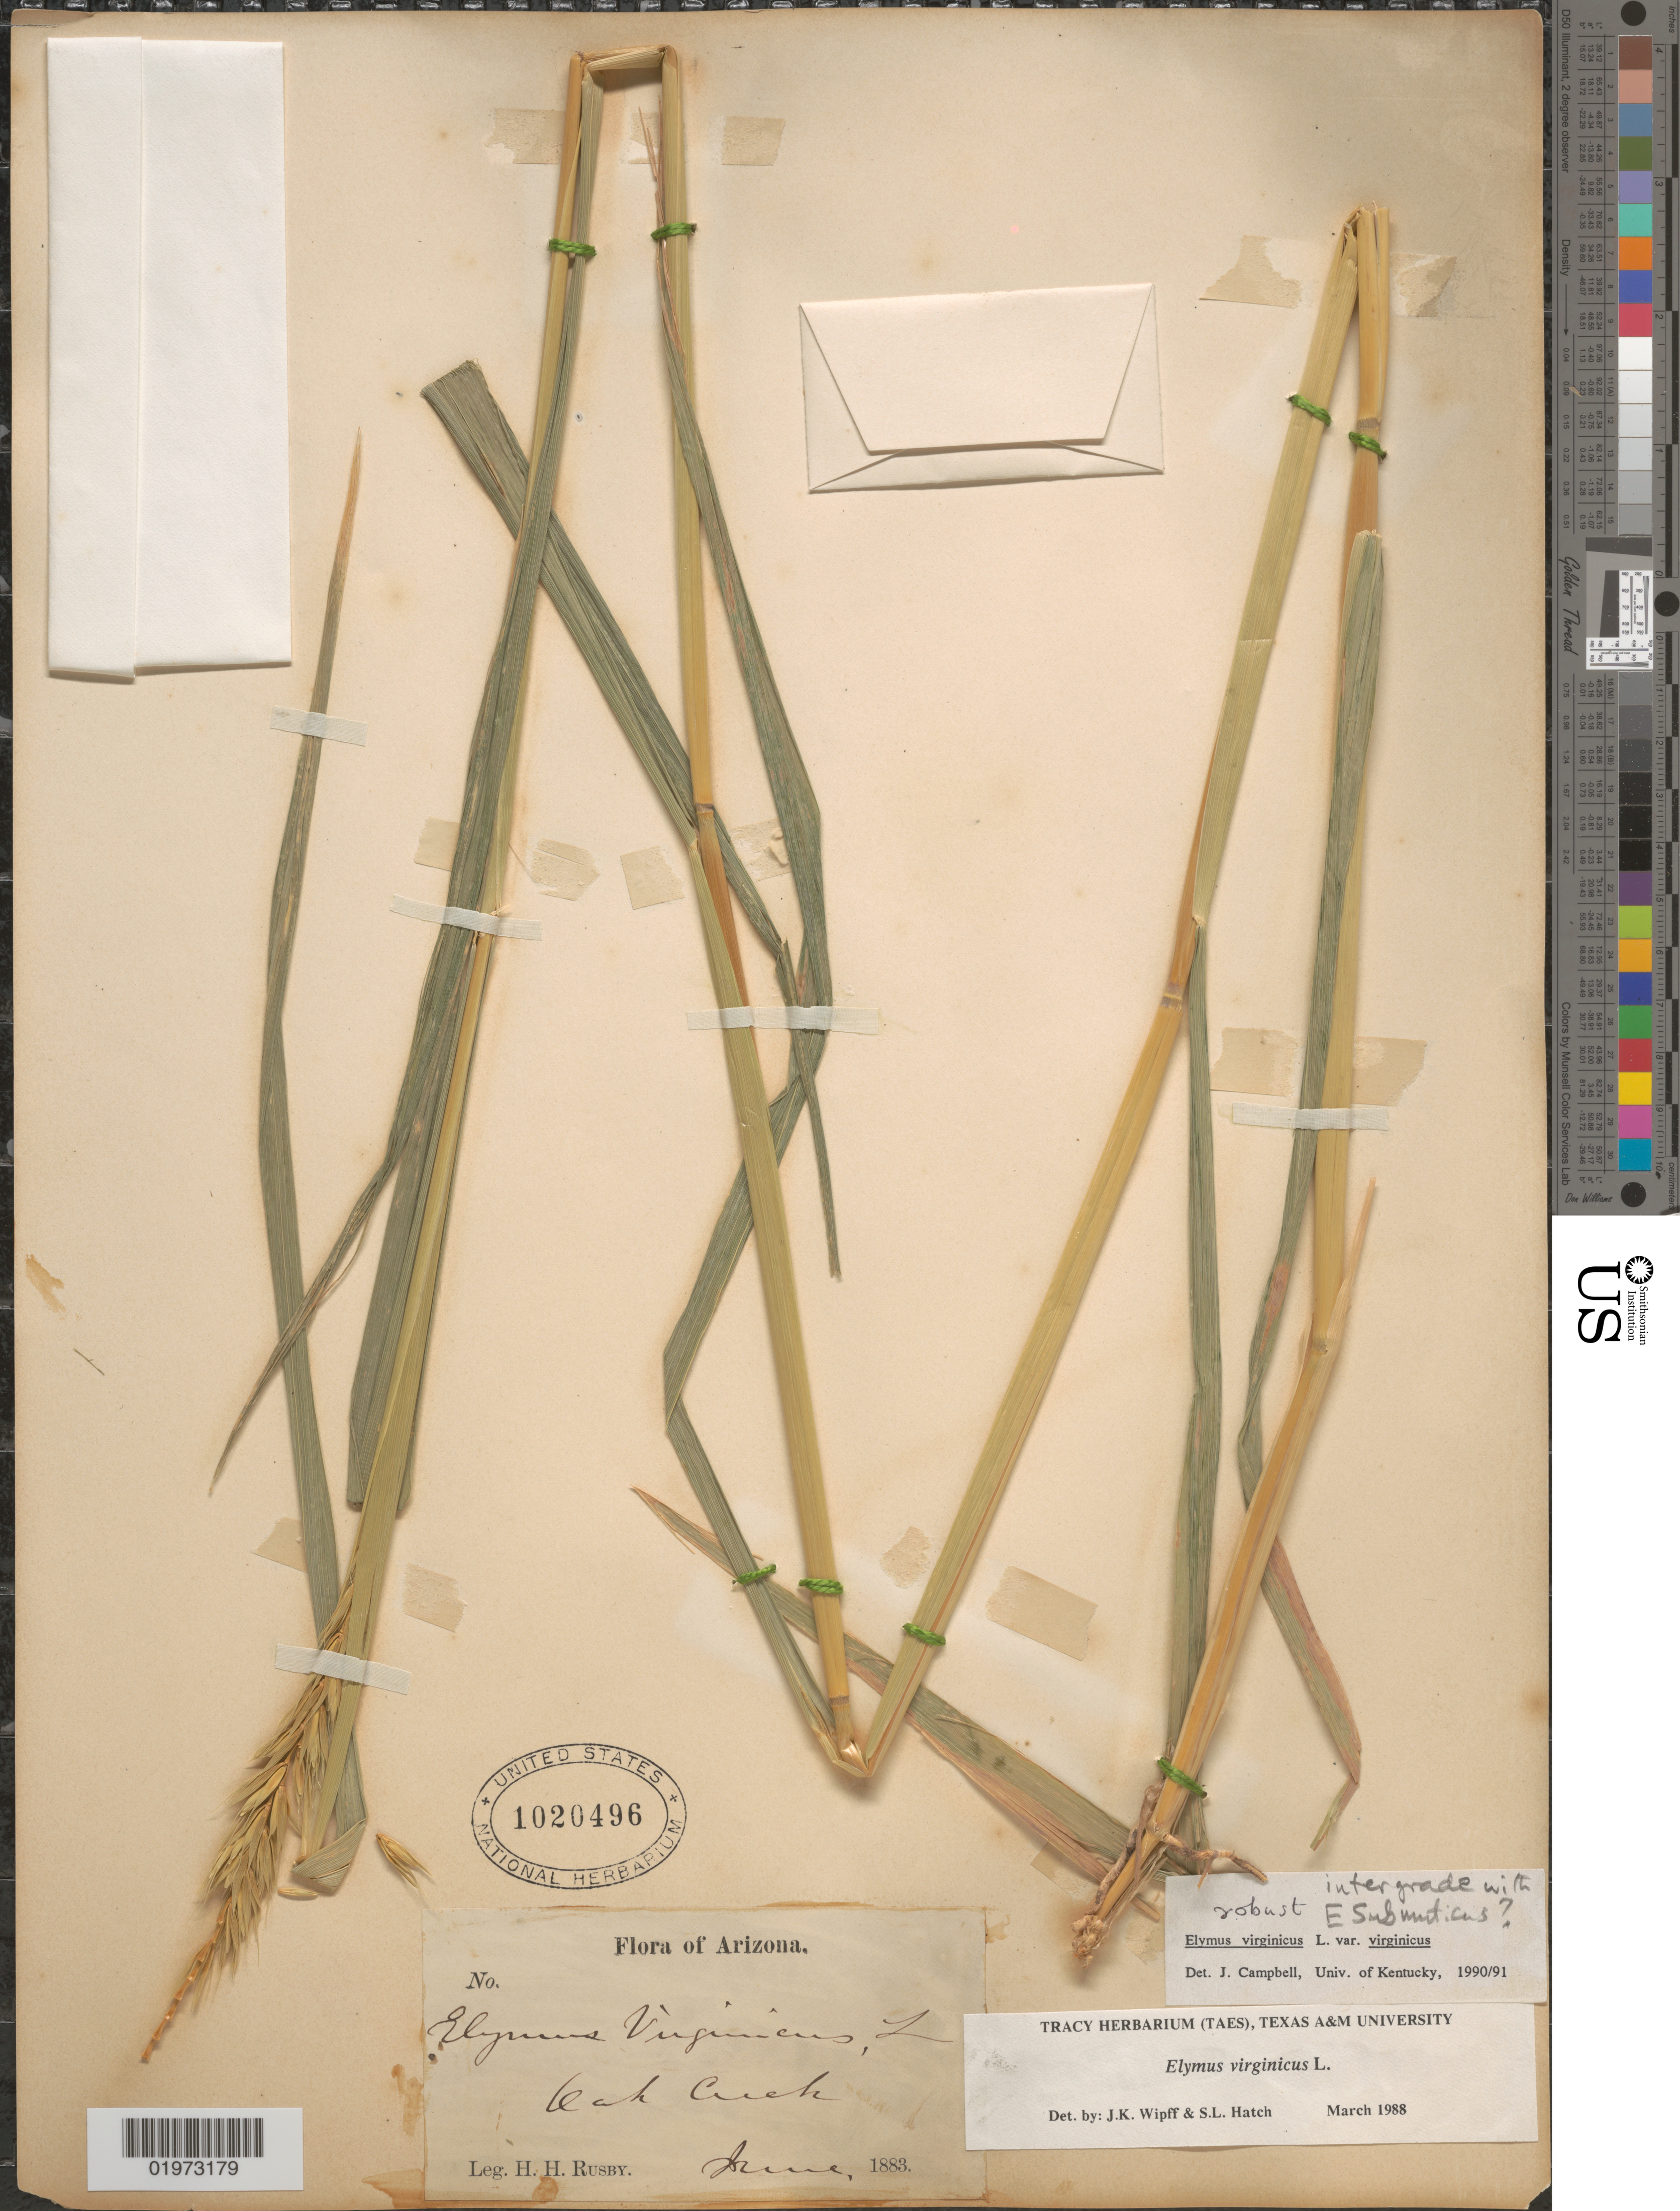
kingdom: Plantae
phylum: Tracheophyta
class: Liliopsida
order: Poales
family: Poaceae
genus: Elymus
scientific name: Elymus virginicus var. virginicus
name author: L.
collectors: H. H. Rusby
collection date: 1883-06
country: United States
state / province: Arizona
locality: Oak Creek.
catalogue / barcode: US 1020496